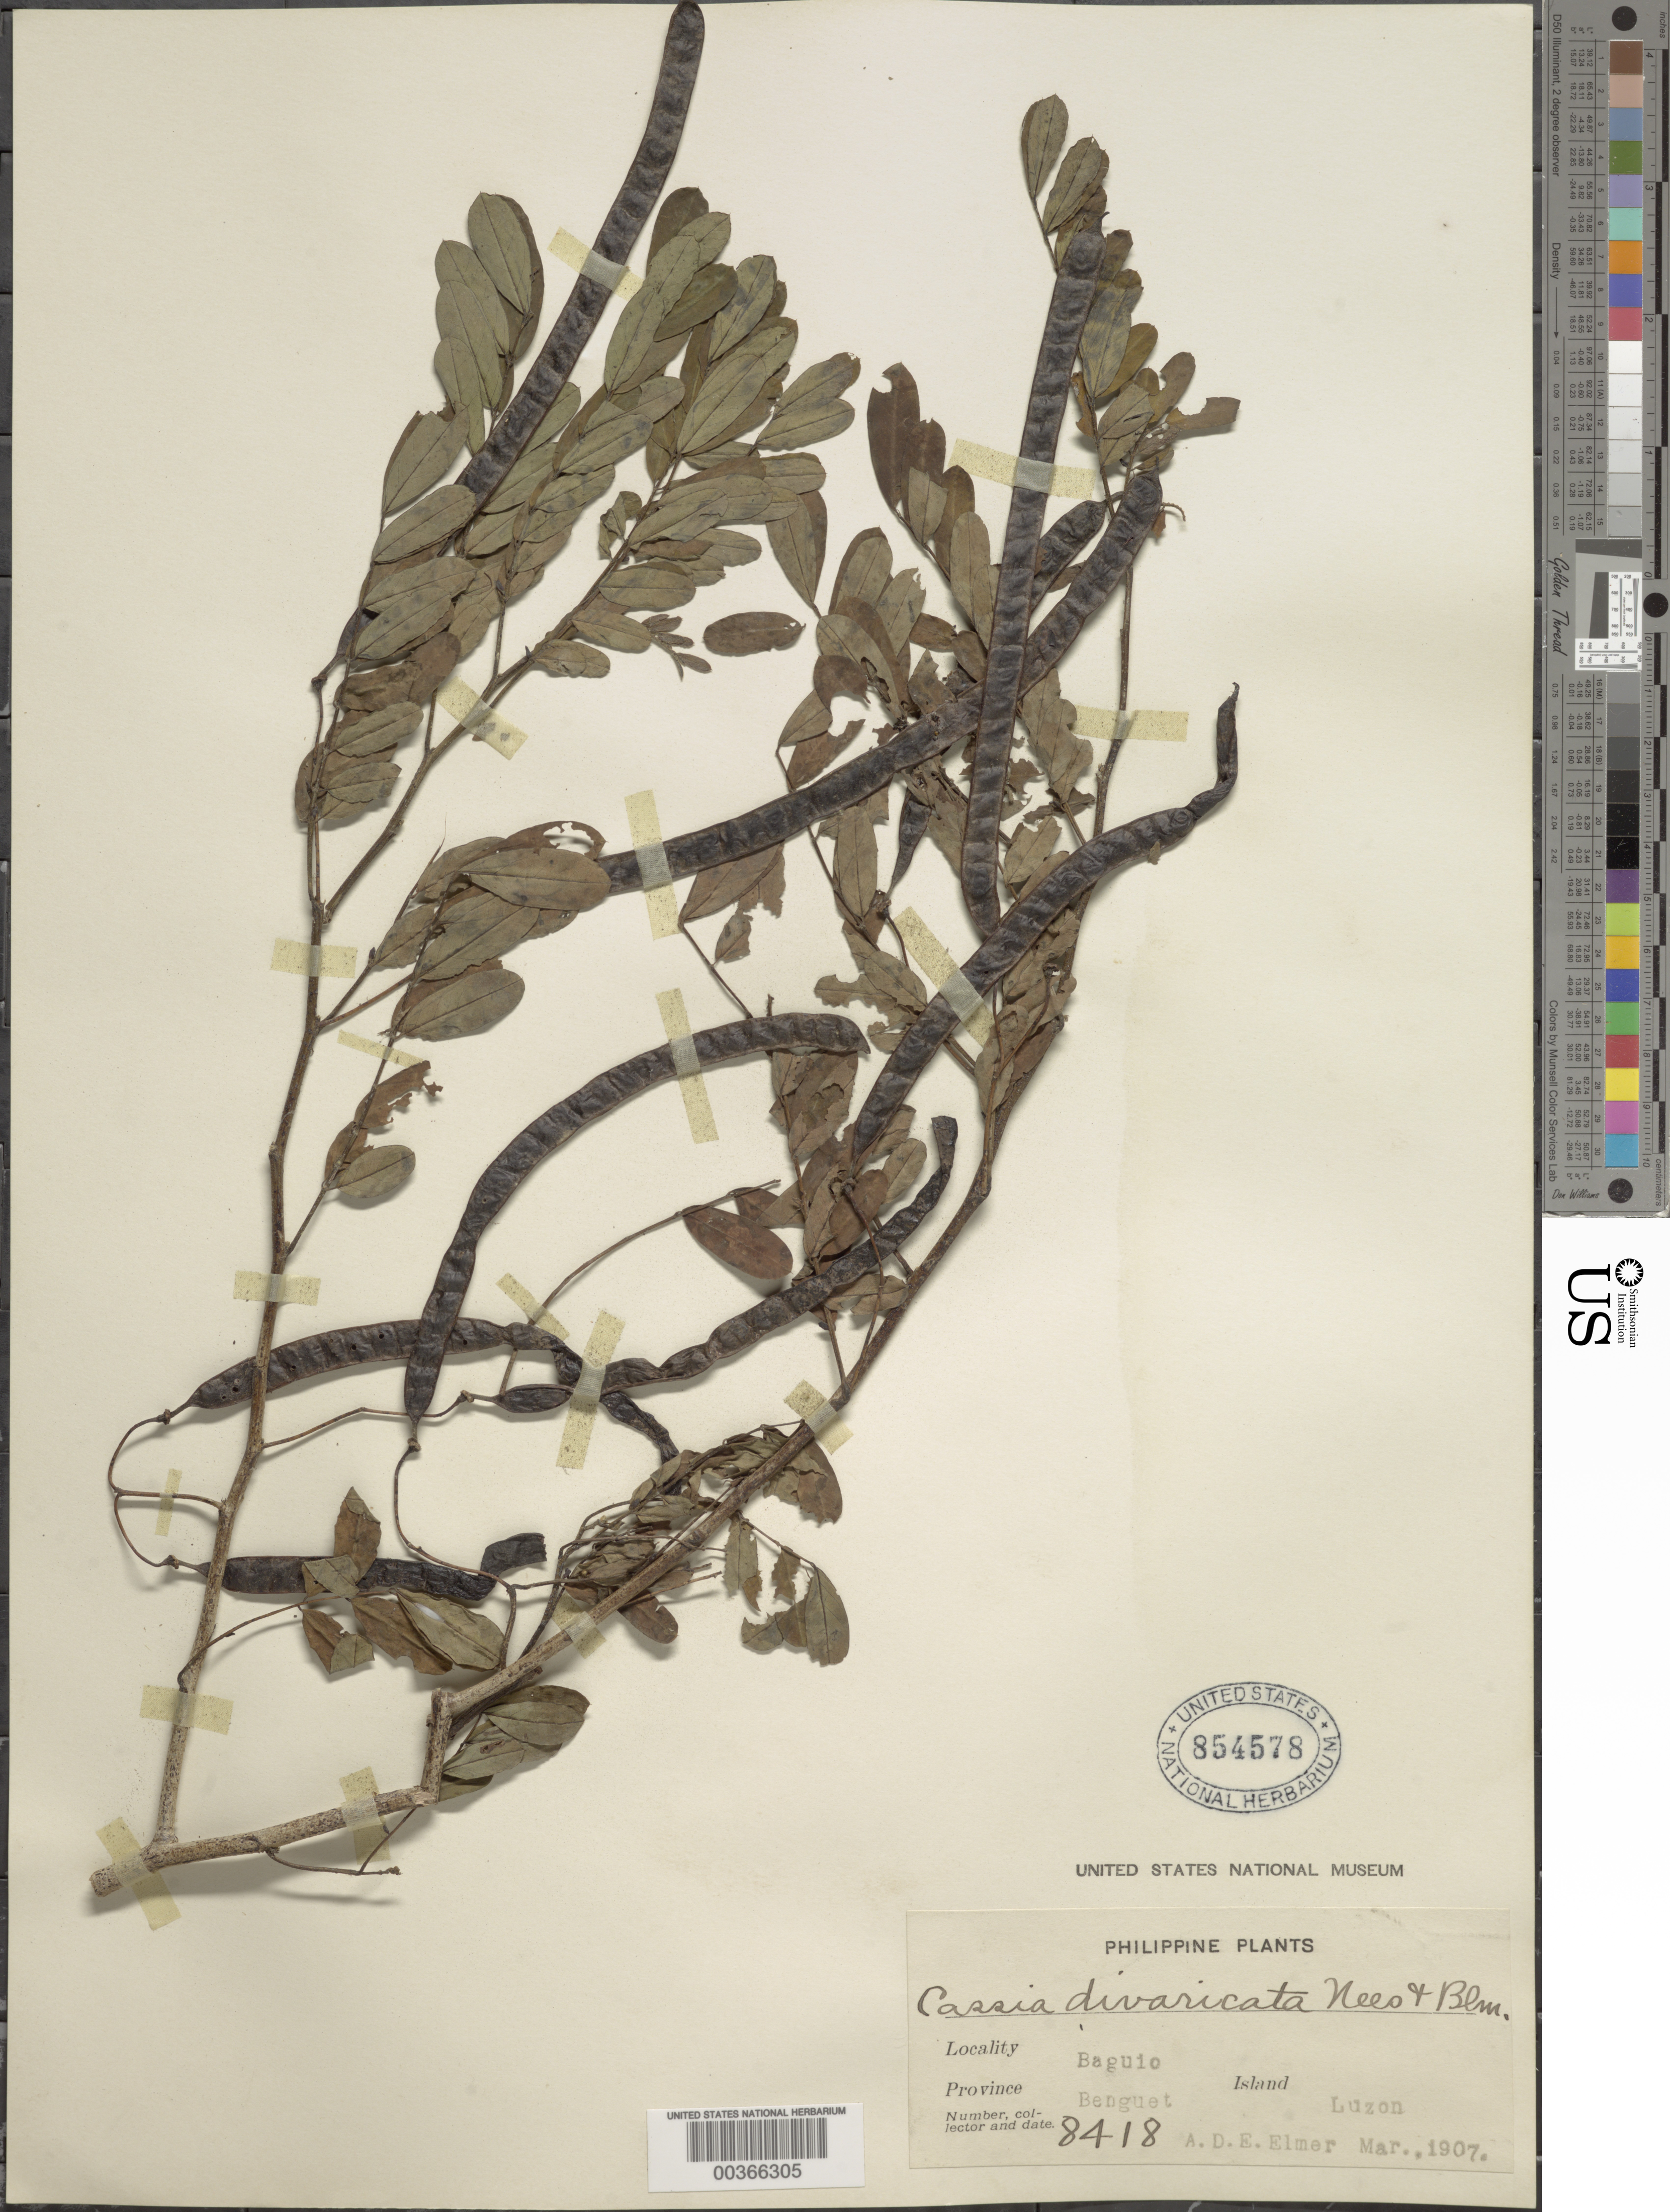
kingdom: Plantae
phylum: Tracheophyta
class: Magnoliopsida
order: Fabales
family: Fabaceae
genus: Senna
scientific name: Senna divaricata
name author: (Nees & Blume) Lock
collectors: A. D. E. Elmer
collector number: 8418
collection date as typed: Mar 1907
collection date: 1907-03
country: Philippines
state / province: Cordillera (Administrative Region)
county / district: Benguet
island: Luzon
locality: Baguio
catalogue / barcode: US 854578